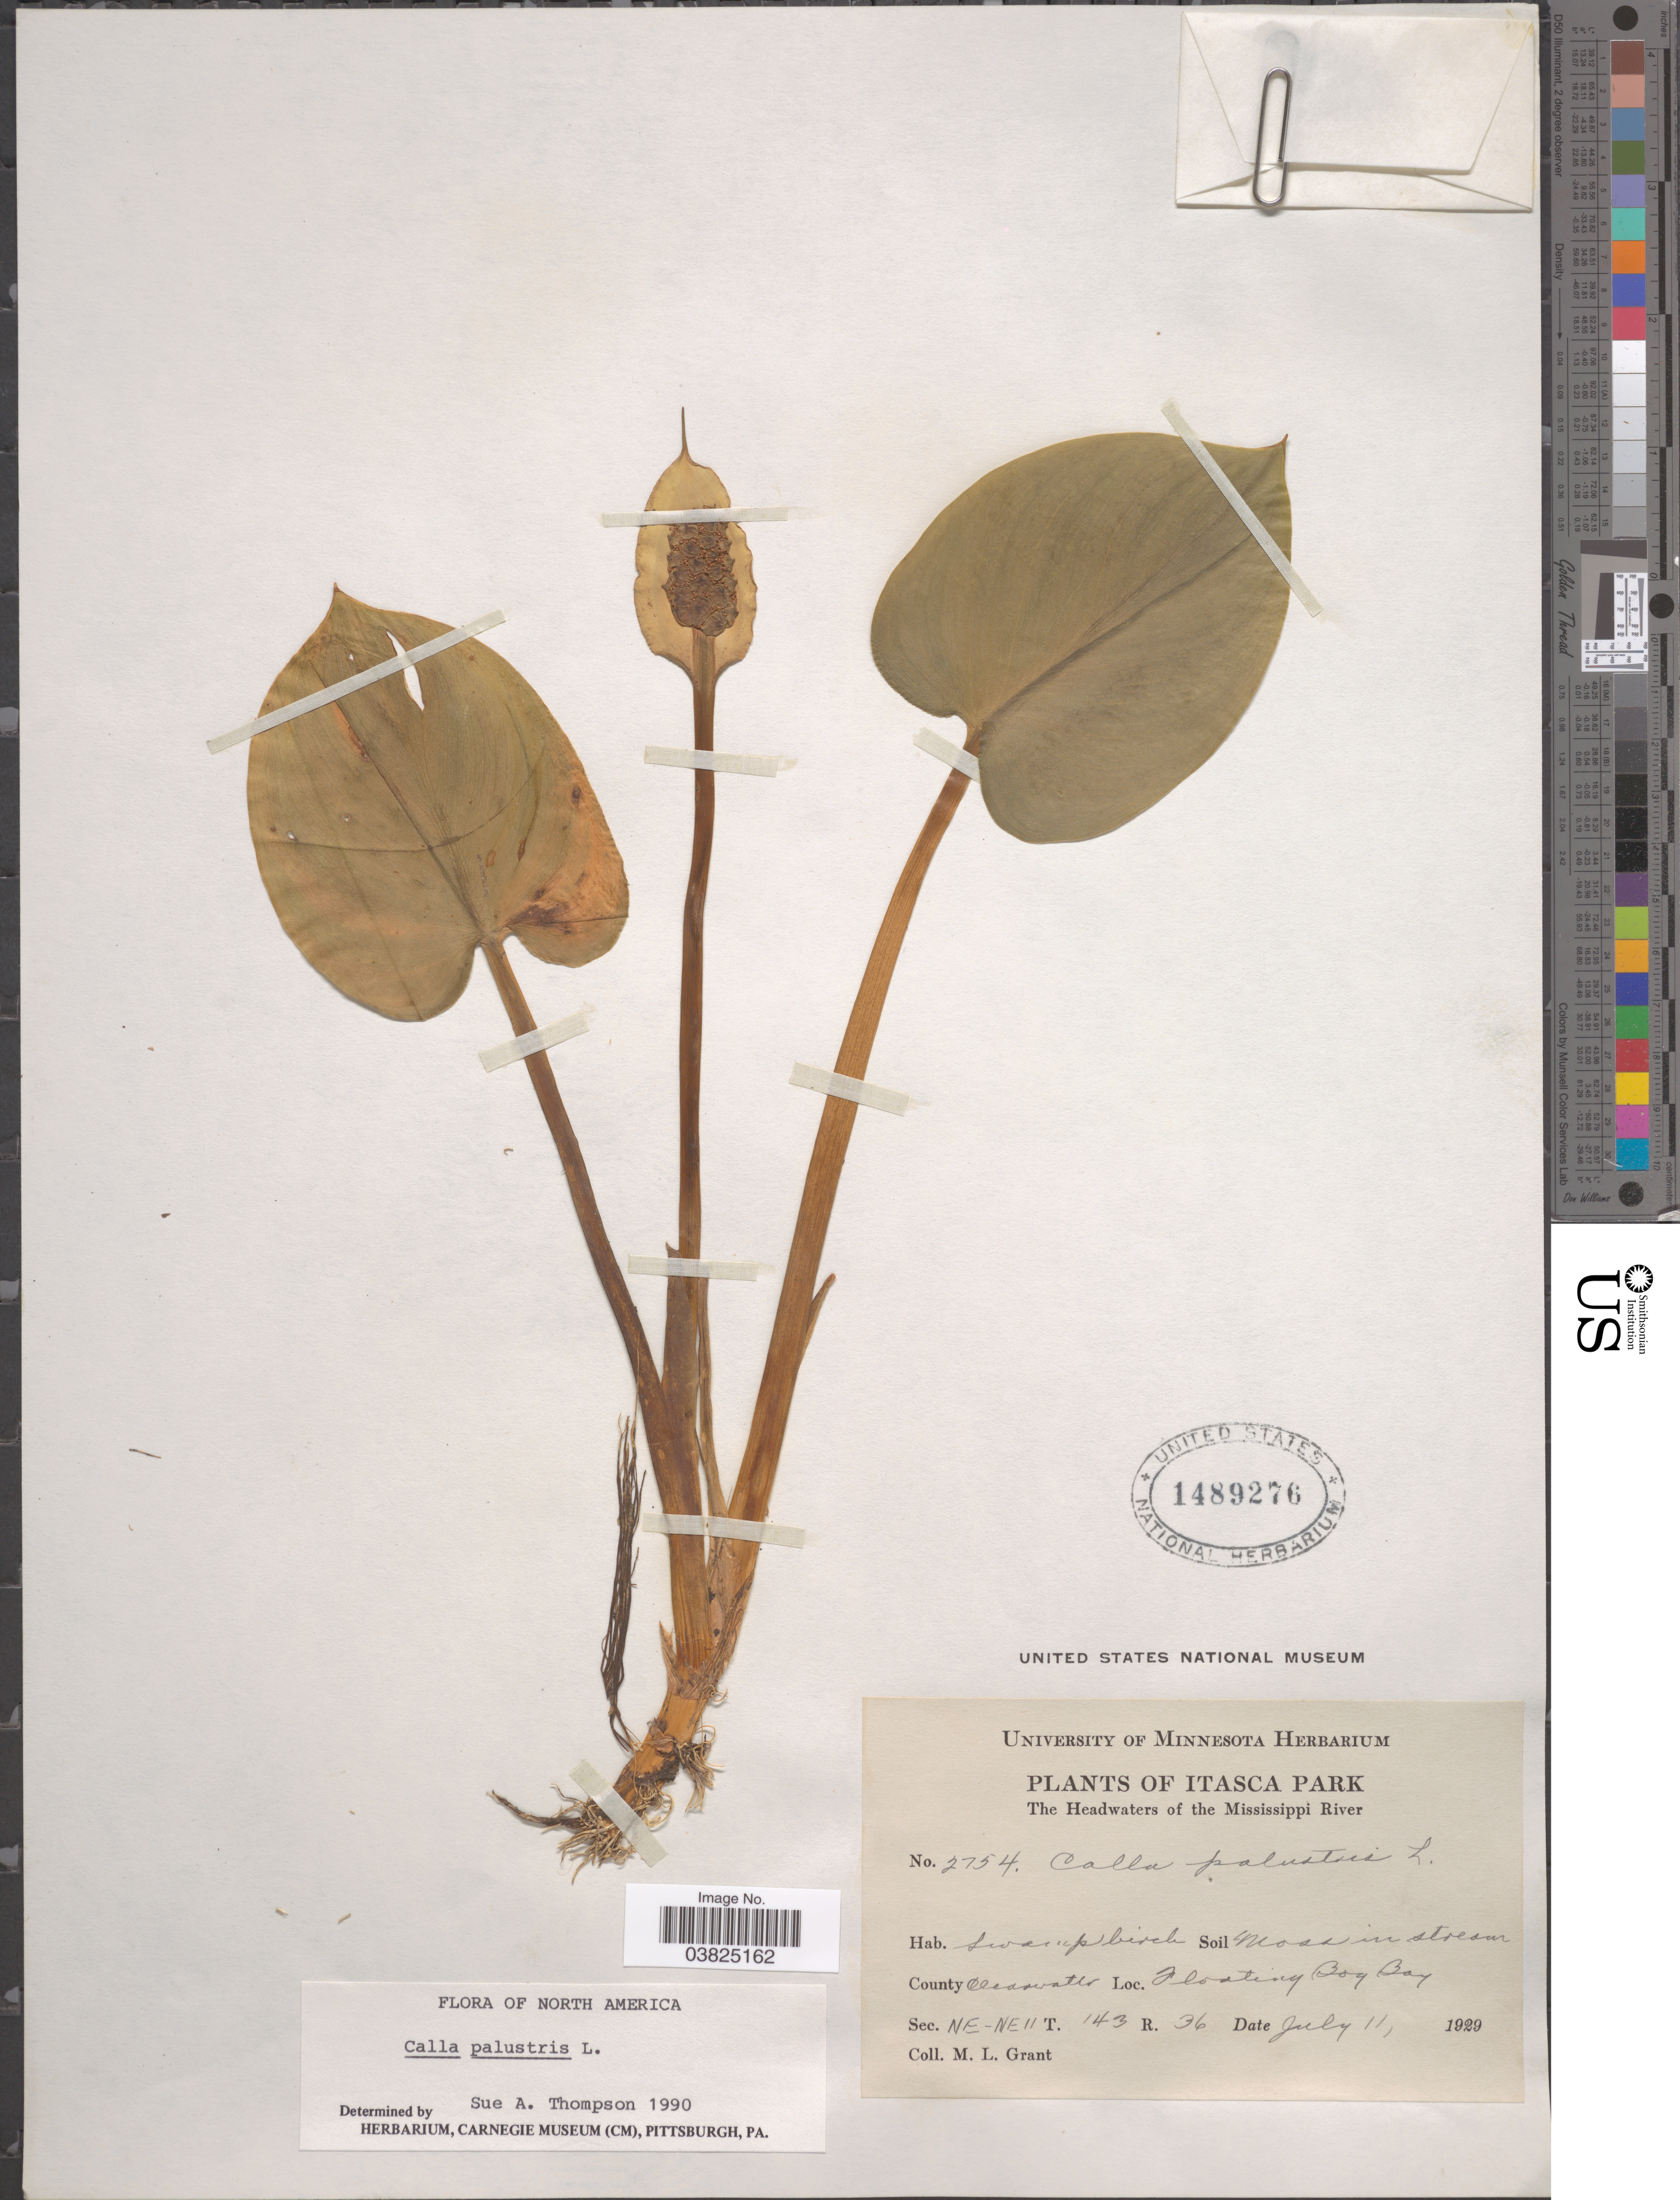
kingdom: Plantae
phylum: Tracheophyta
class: Liliopsida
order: Alismatales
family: Araceae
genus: Calla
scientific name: Calla palustris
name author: L.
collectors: M. L. Grant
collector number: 2754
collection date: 1929-07-11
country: United States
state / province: Minnesota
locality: Itasca Park. The Headwaters of the Mississippi River. County Clearwater. Floating Bog Bay. Sec. NE-NE 11, T. 143, R. 36.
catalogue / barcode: US 1489276